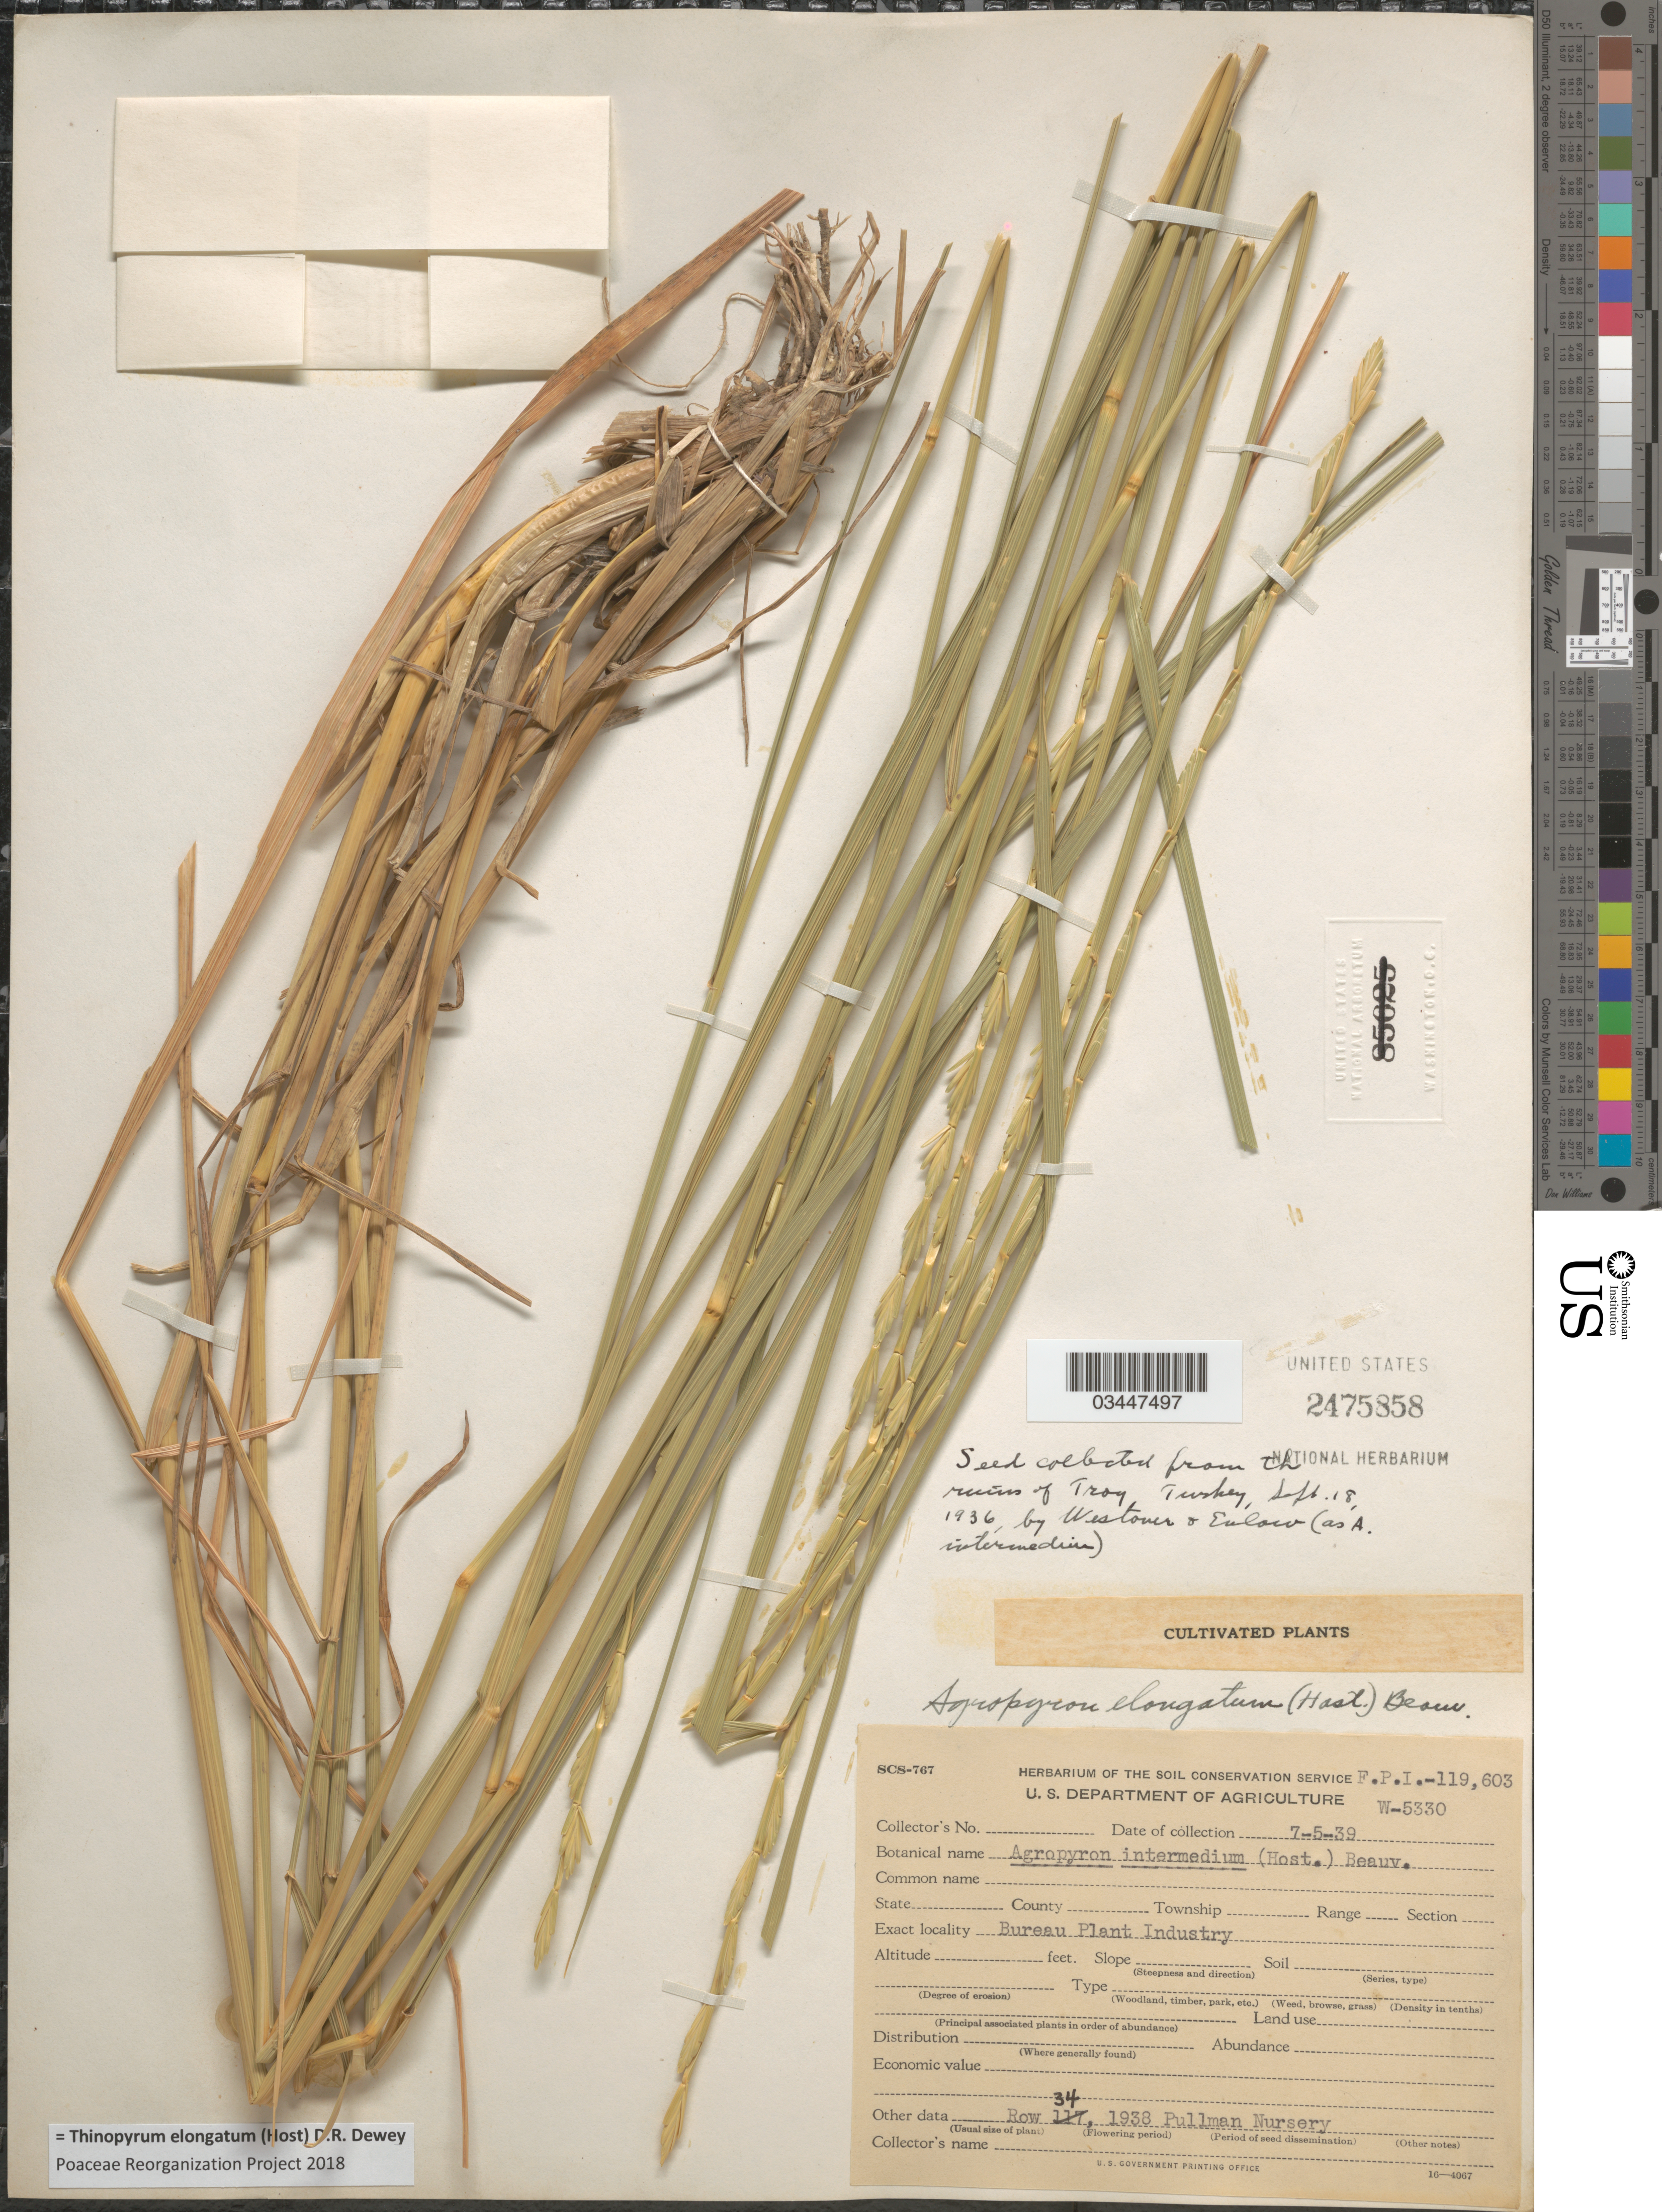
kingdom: Plantae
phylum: Tracheophyta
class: Liliopsida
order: Poales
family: Poaceae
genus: Thinopyrum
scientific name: Thinopyrum elongatum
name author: (Host) Barkworth & Dewey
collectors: Herbarium of the Soil Conservation Service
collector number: FPI-119603/W-5330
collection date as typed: Transcribed d/m/y: 5/7/39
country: United States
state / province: Washington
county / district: Whitman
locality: Bureau Plant Industry. [unsure placement] Row 34, 1938 Pullman Nursery.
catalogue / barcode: US 2475858